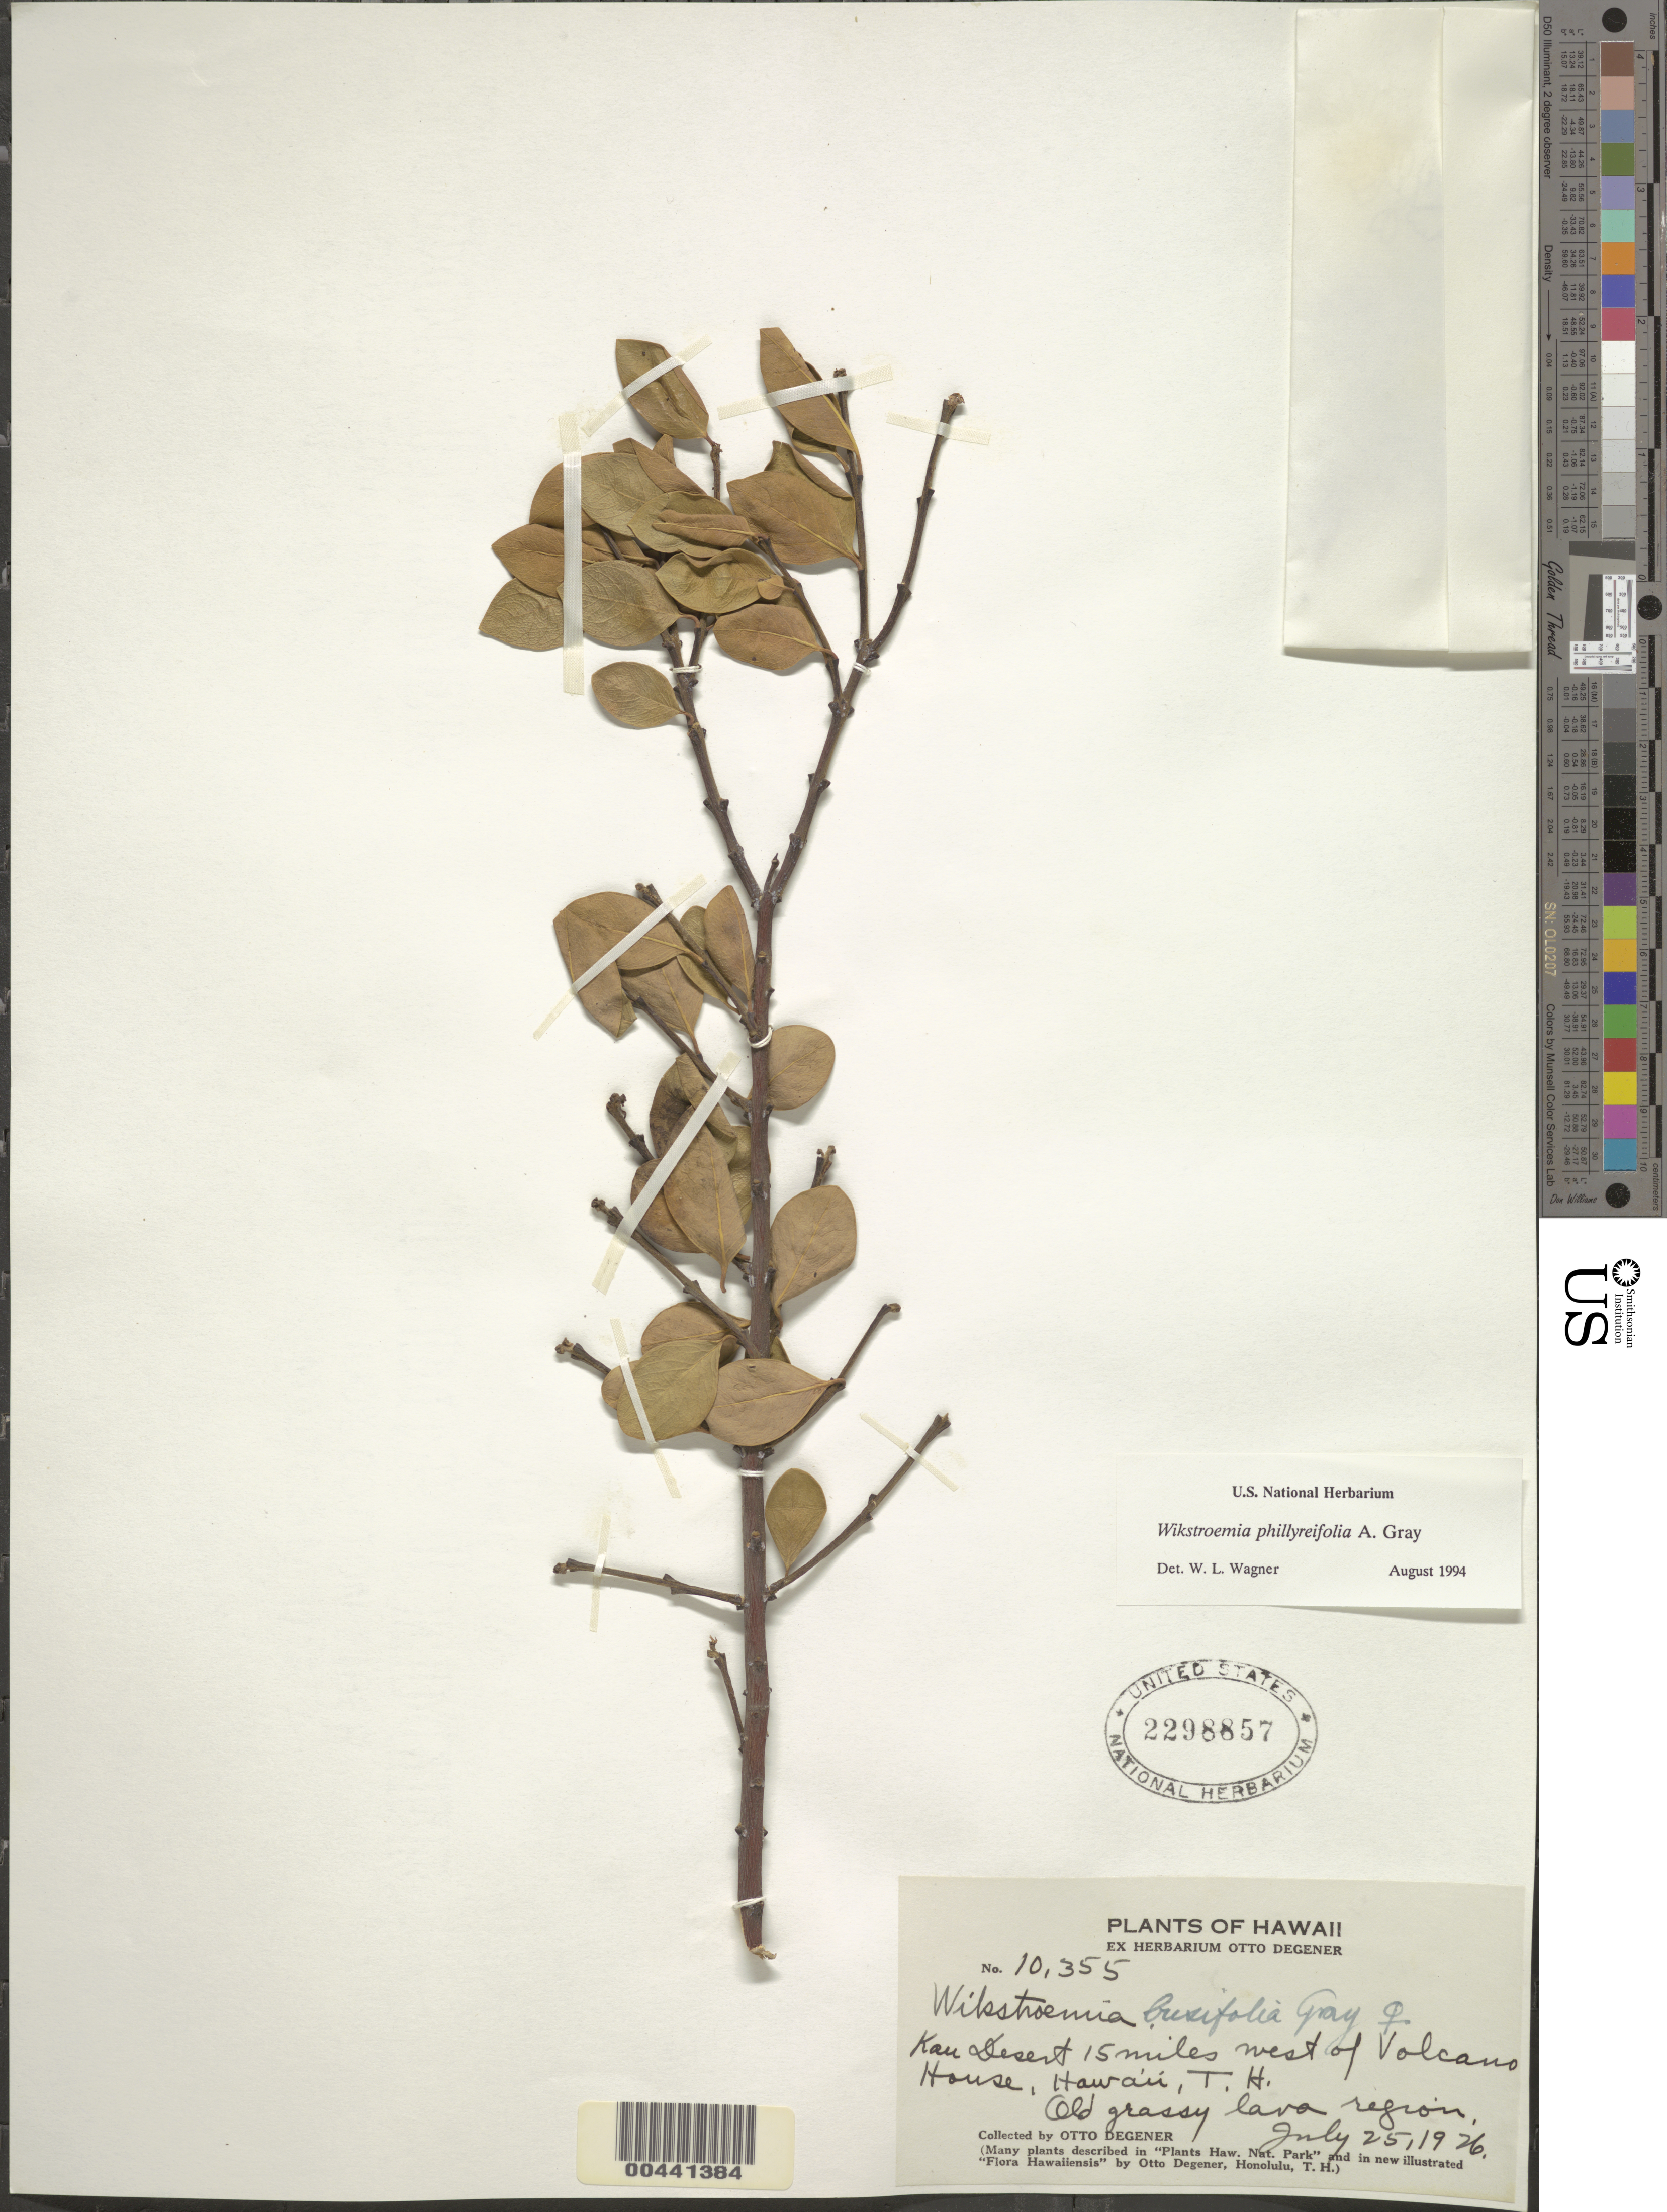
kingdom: Plantae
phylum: Tracheophyta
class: Magnoliopsida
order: Malvales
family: Thymelaeaceae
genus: Wikstroemia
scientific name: Wikstroemia phillyreifolia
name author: A. Gray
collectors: O. Degener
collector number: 10355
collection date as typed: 25 Jul 1926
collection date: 1926-07-25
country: United States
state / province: Hawaii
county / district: Hawaii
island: Hawaii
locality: Kau Desert 15 miles W of Volcano House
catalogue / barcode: US 2298857